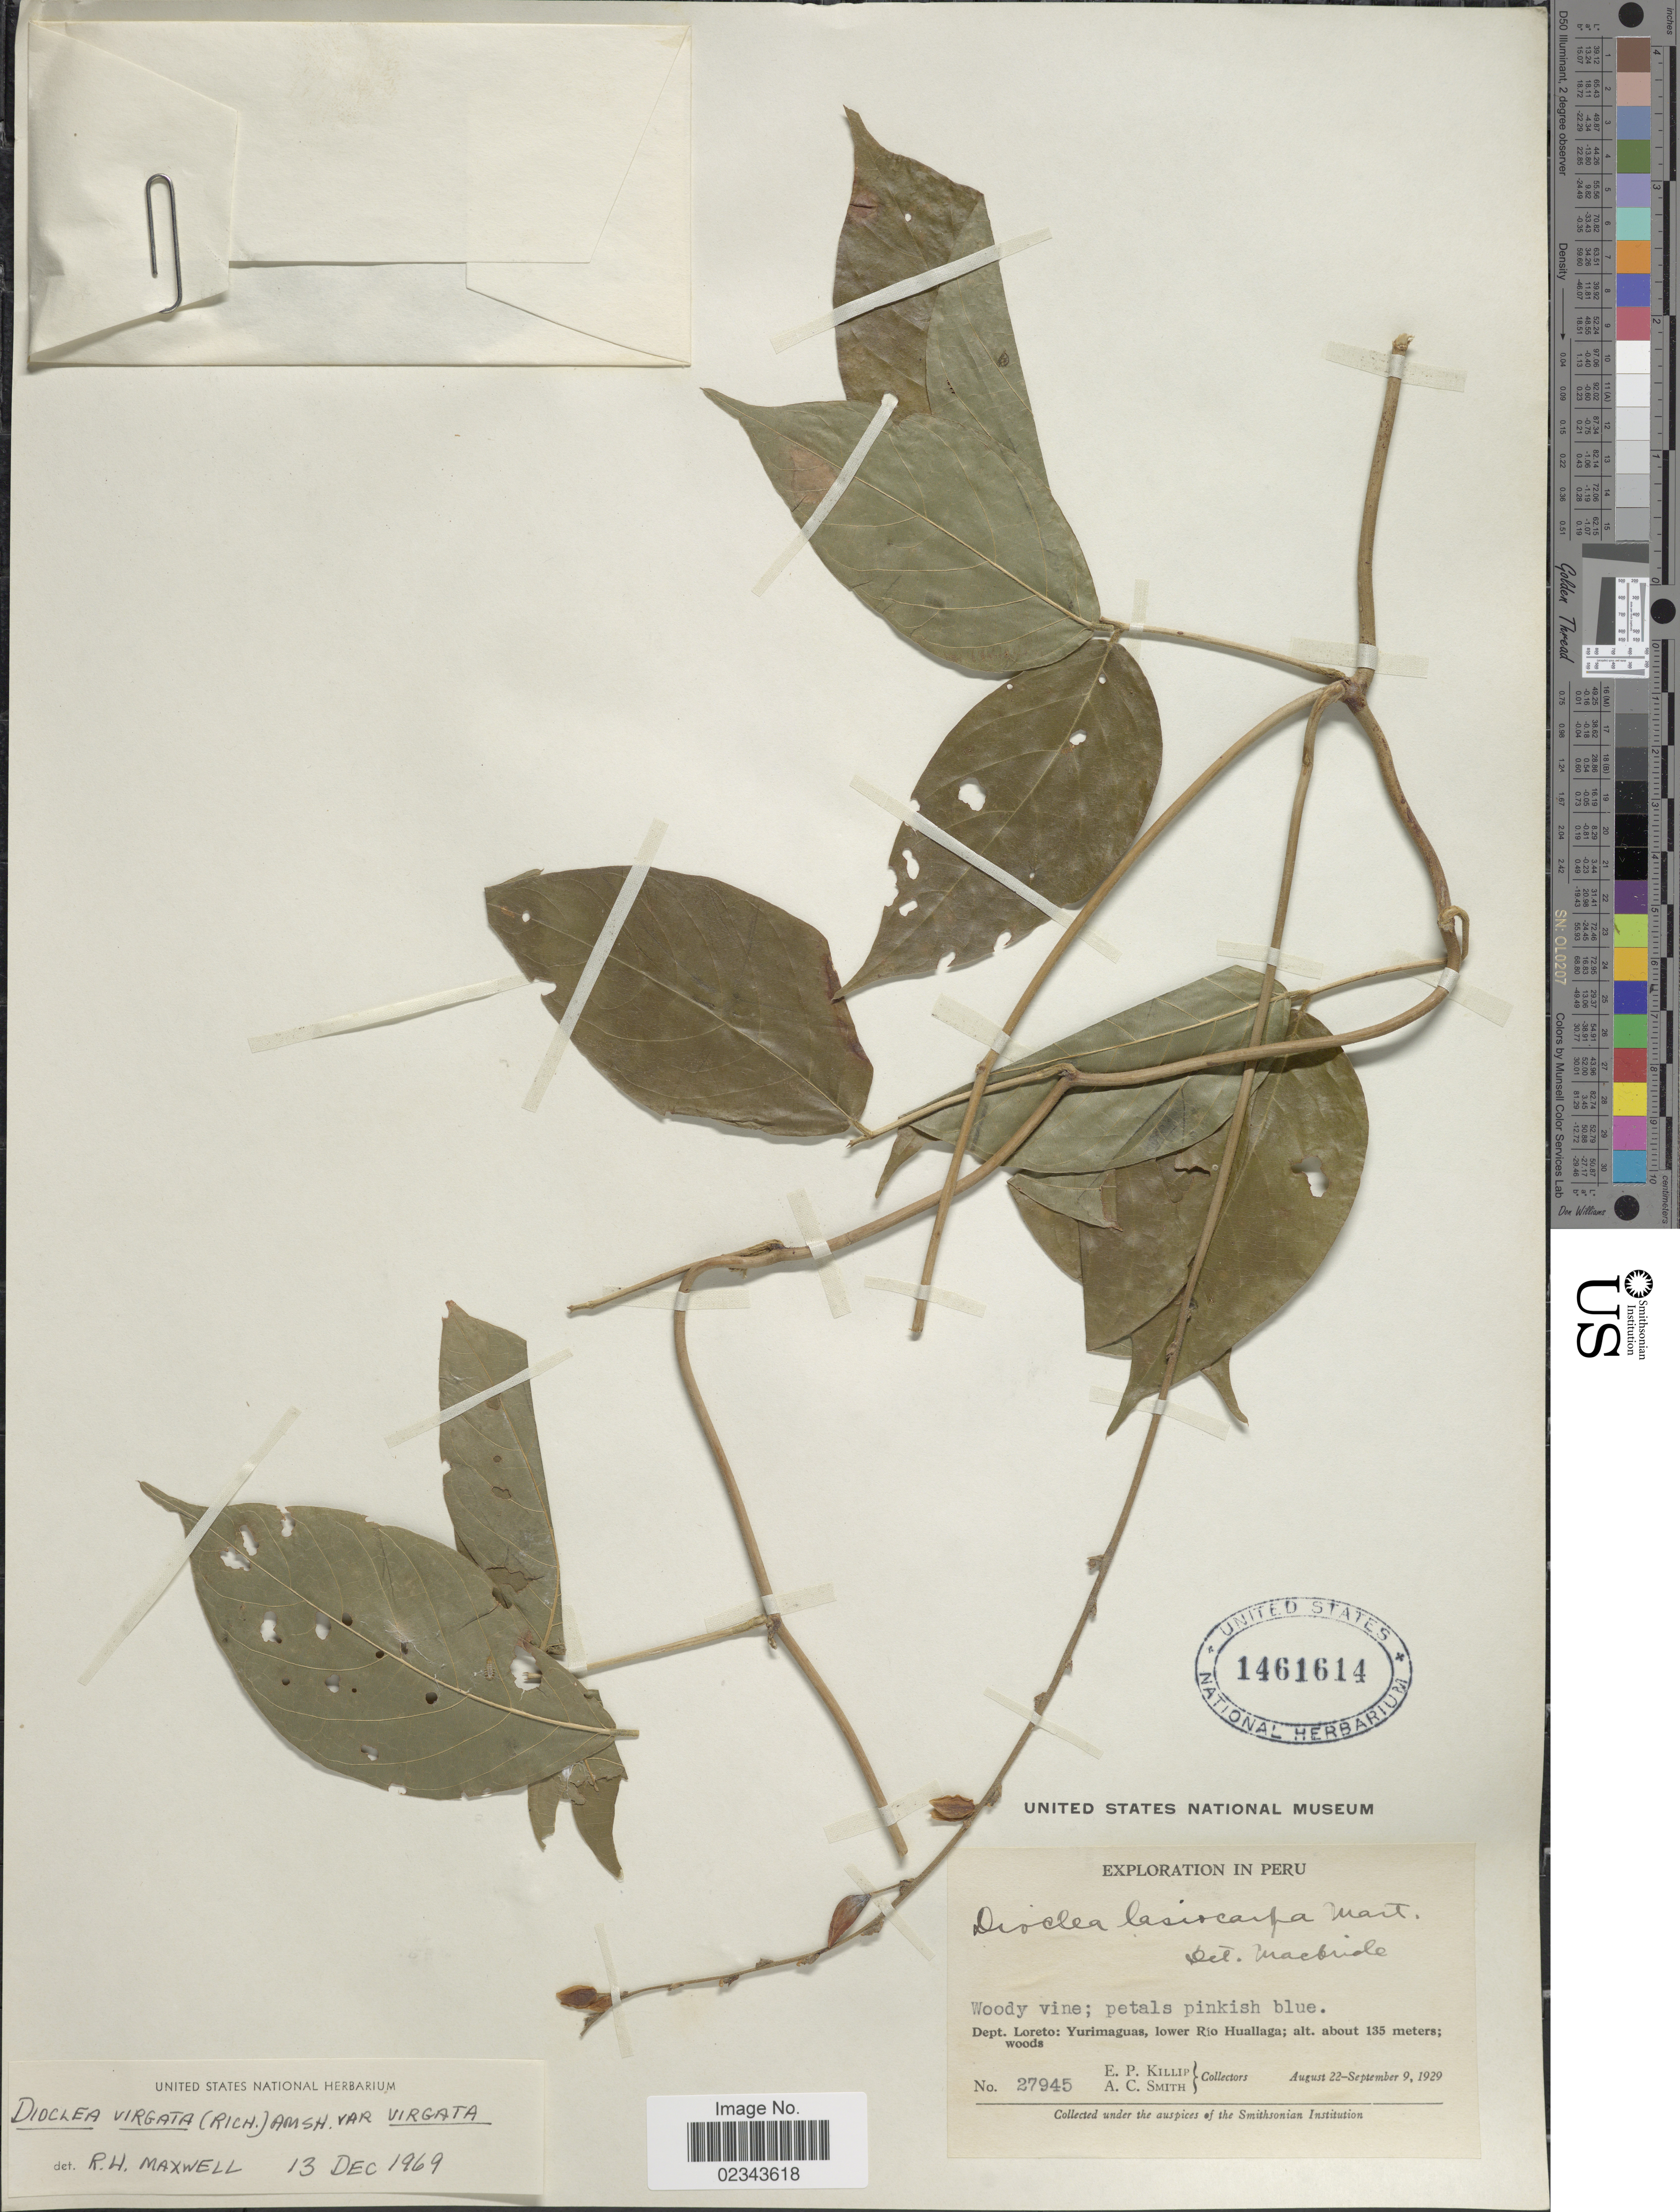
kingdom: Plantae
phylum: Tracheophyta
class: Magnoliopsida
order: Fabales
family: Fabaceae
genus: Dioclea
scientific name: Dioclea virgata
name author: (Rich.) Amshoff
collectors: E. P. Killip & A. C. Smith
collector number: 27945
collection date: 1929-08-22/1929-09-09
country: Peru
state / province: Loreto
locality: Yurimaguas, lower Rio Huallaga.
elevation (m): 135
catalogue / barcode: US 1461614